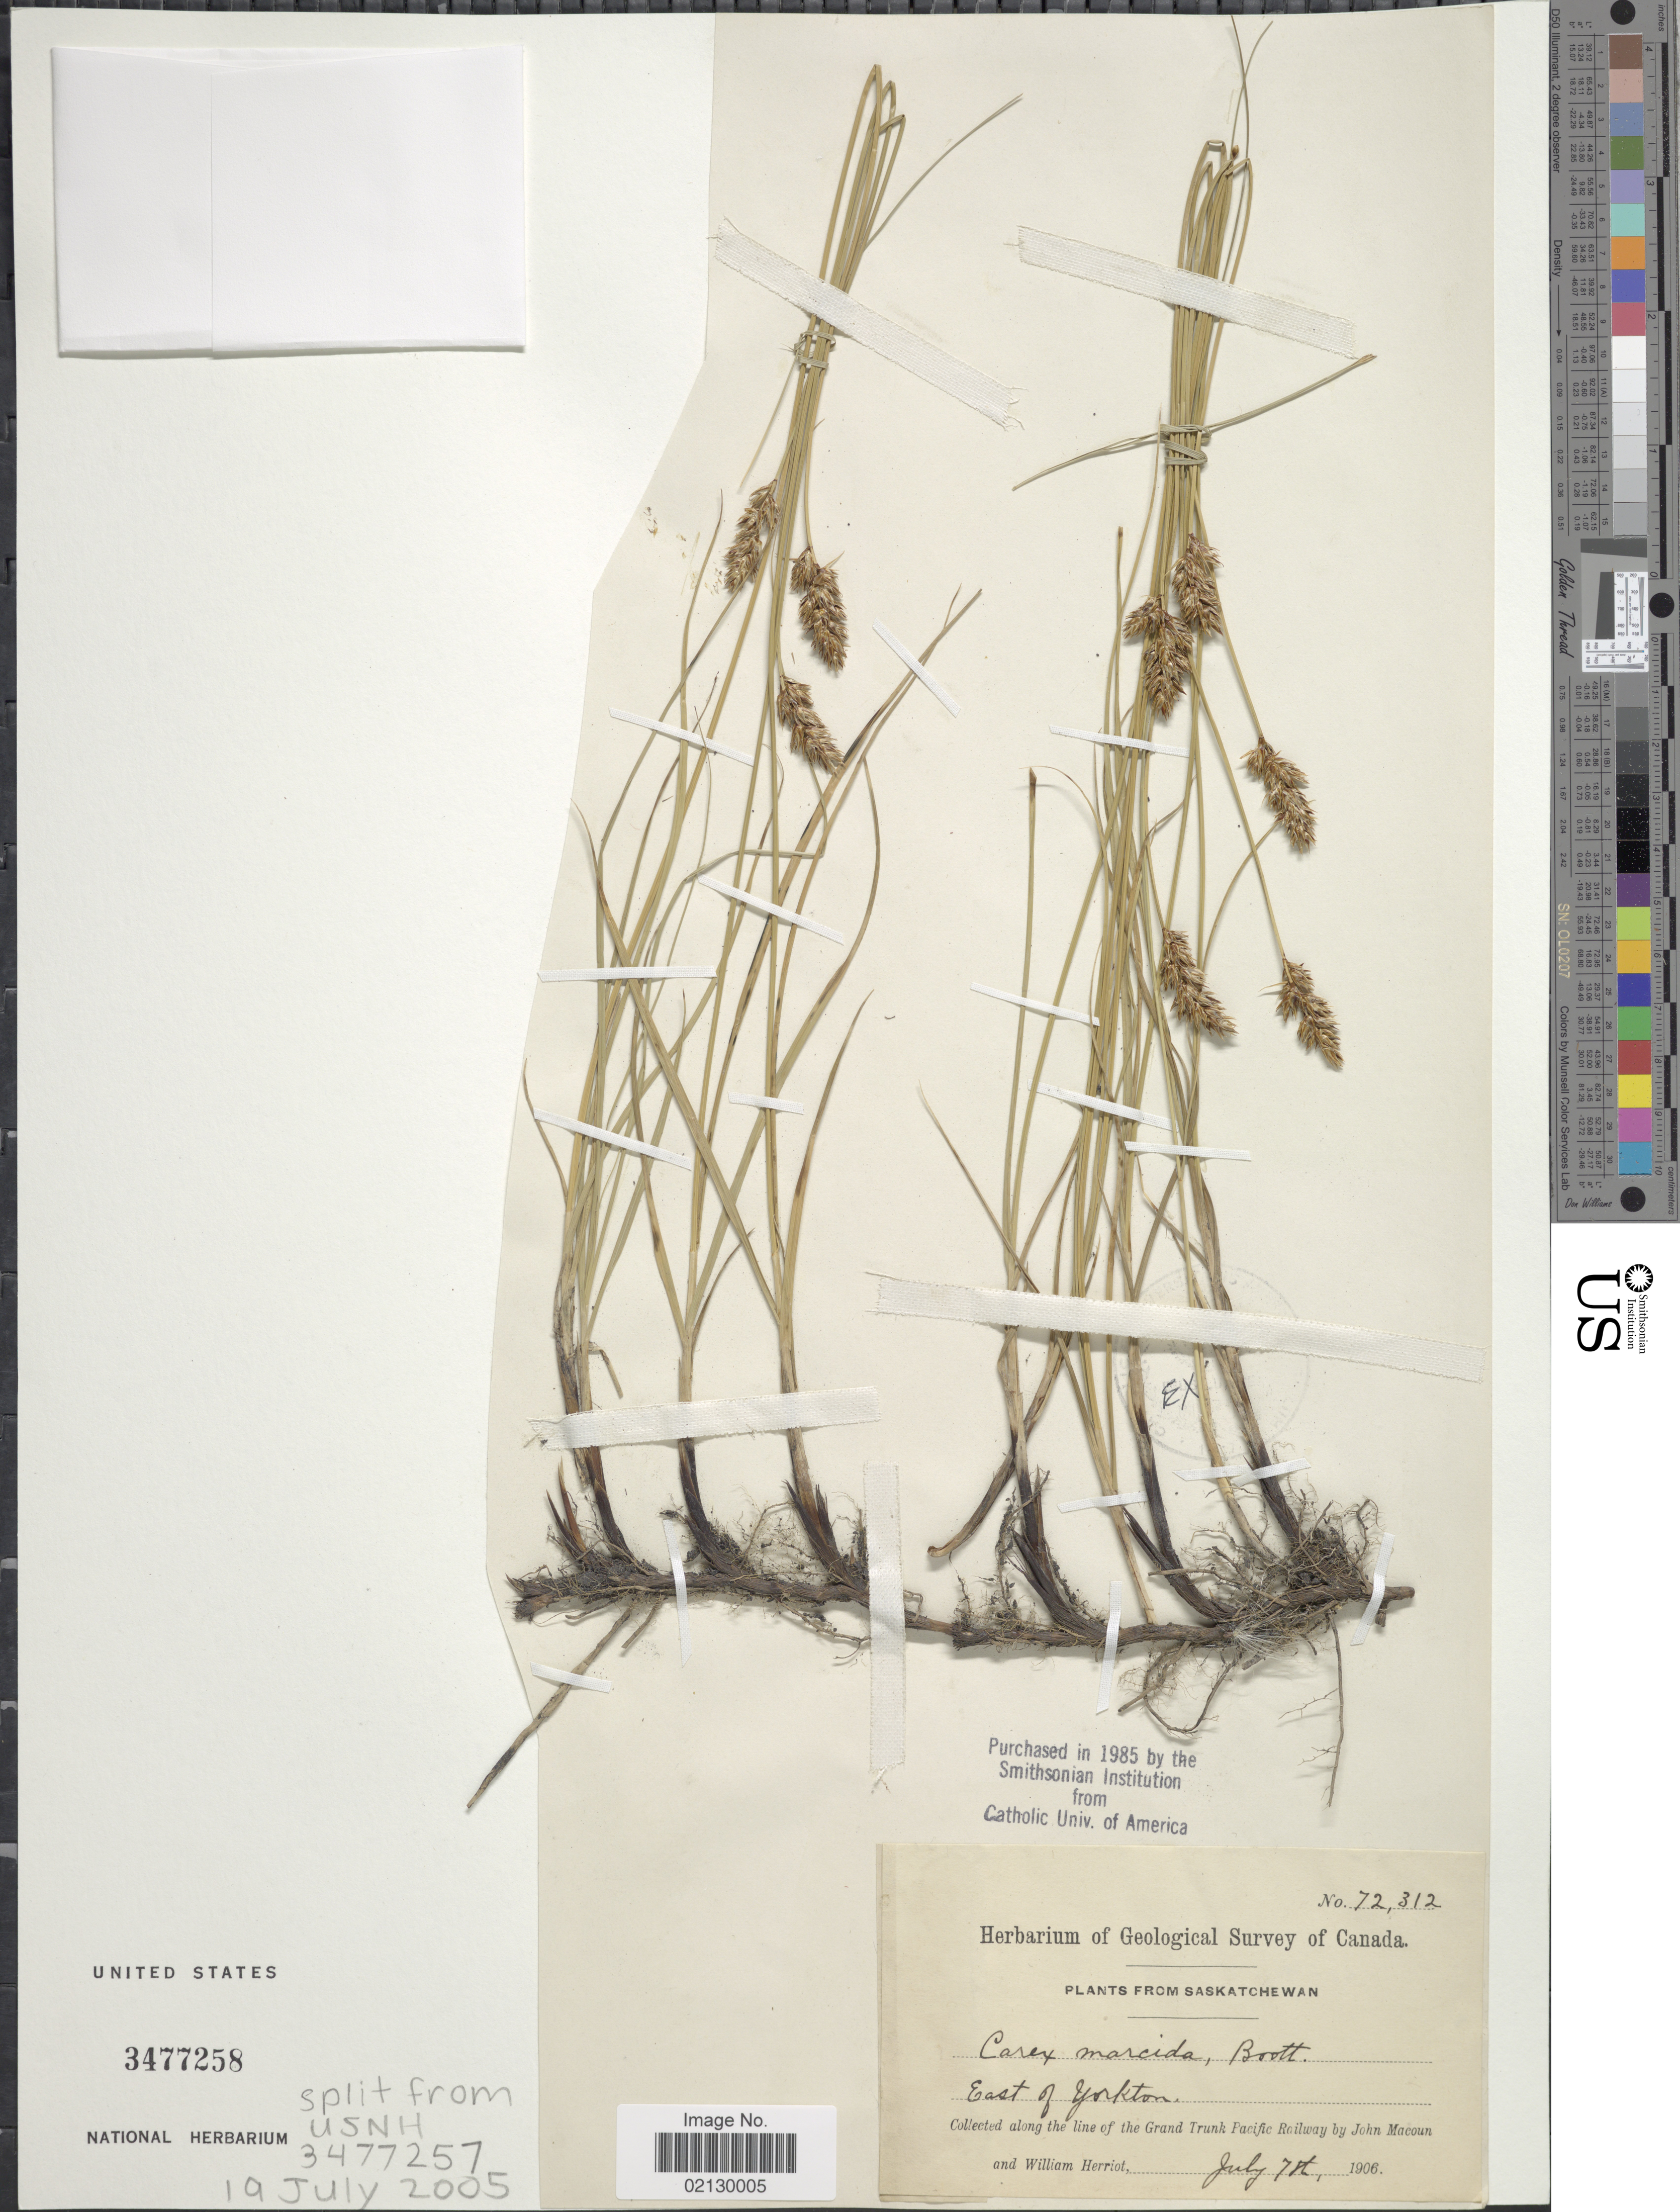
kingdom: Plantae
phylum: Tracheophyta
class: Liliopsida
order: Poales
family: Cyperaceae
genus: Carex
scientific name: Carex praegracilis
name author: W. Boott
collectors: J. Macoun & W. Herriot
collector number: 72312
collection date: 1906-07-07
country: Canada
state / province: Saskatchewan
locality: East of Yorkton. Along the line of the Grand Trunk Pacific Railway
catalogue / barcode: US 3477258